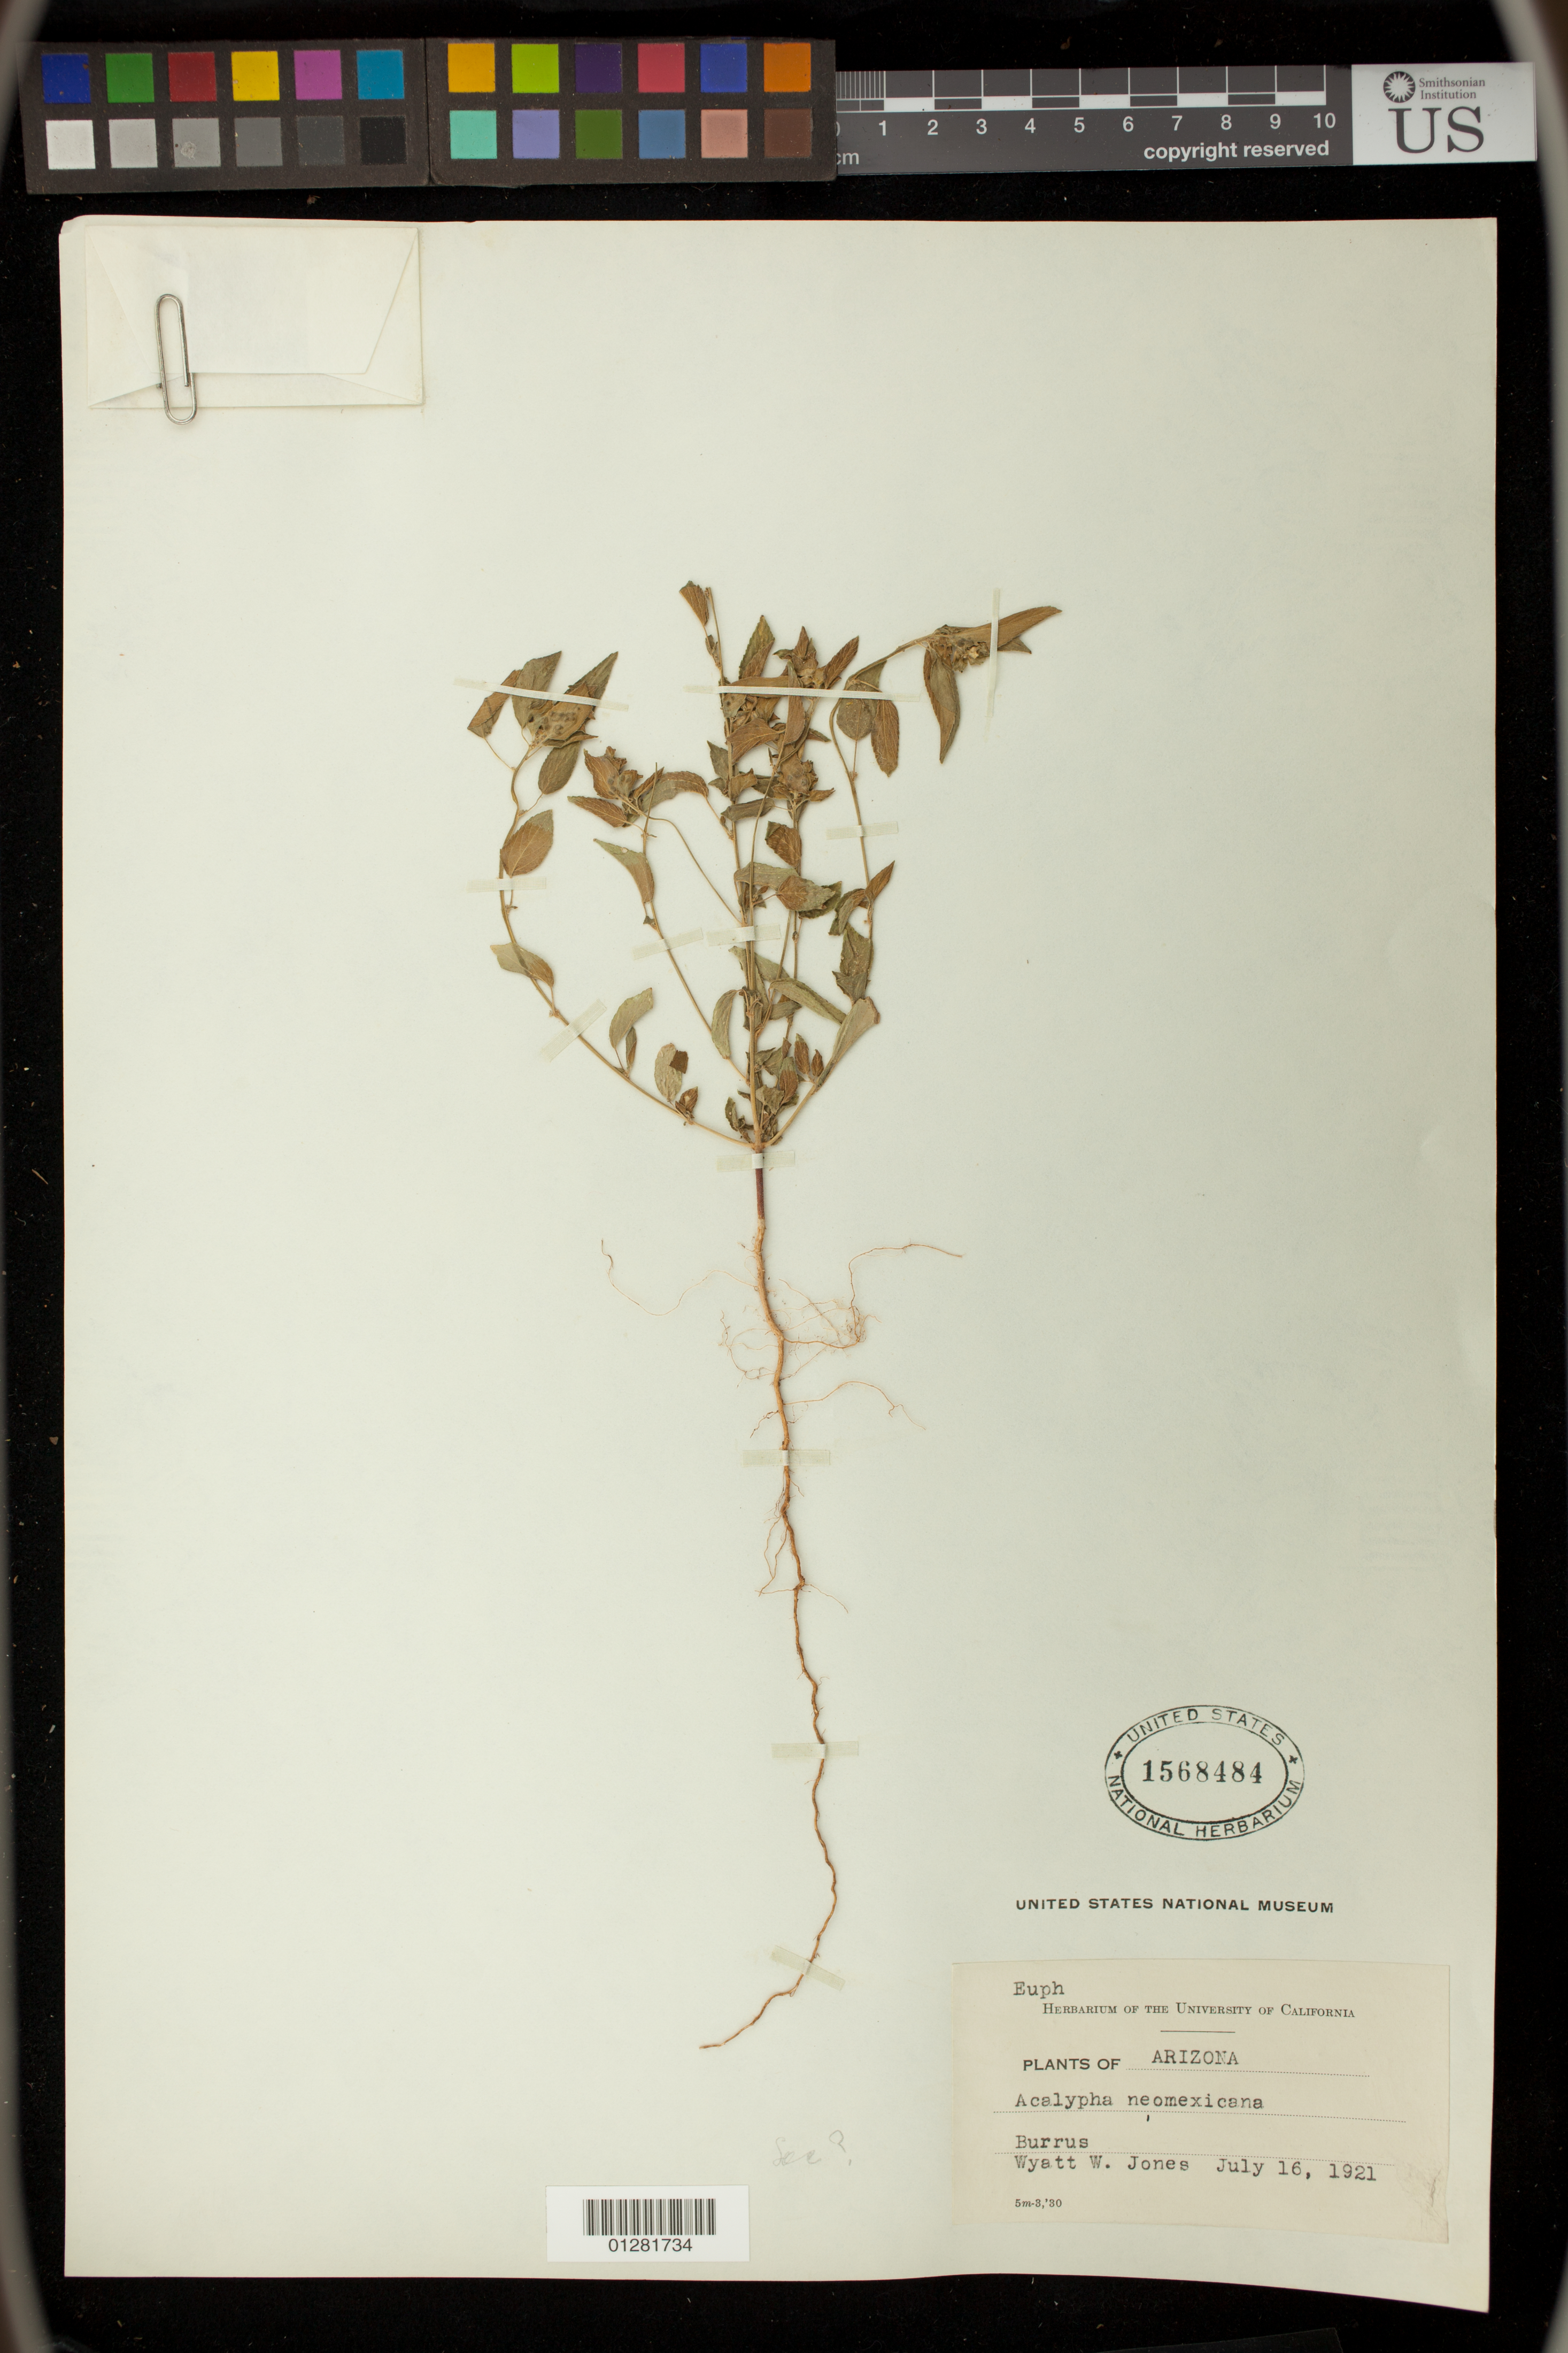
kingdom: Plantae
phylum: Tracheophyta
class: Magnoliopsida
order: Malpighiales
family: Euphorbiaceae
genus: Acalypha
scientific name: Acalypha neomexicana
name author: Müll. Arg.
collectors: W. W. Jones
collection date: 1921-07-16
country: United States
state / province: Arizona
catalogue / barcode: US 1568484